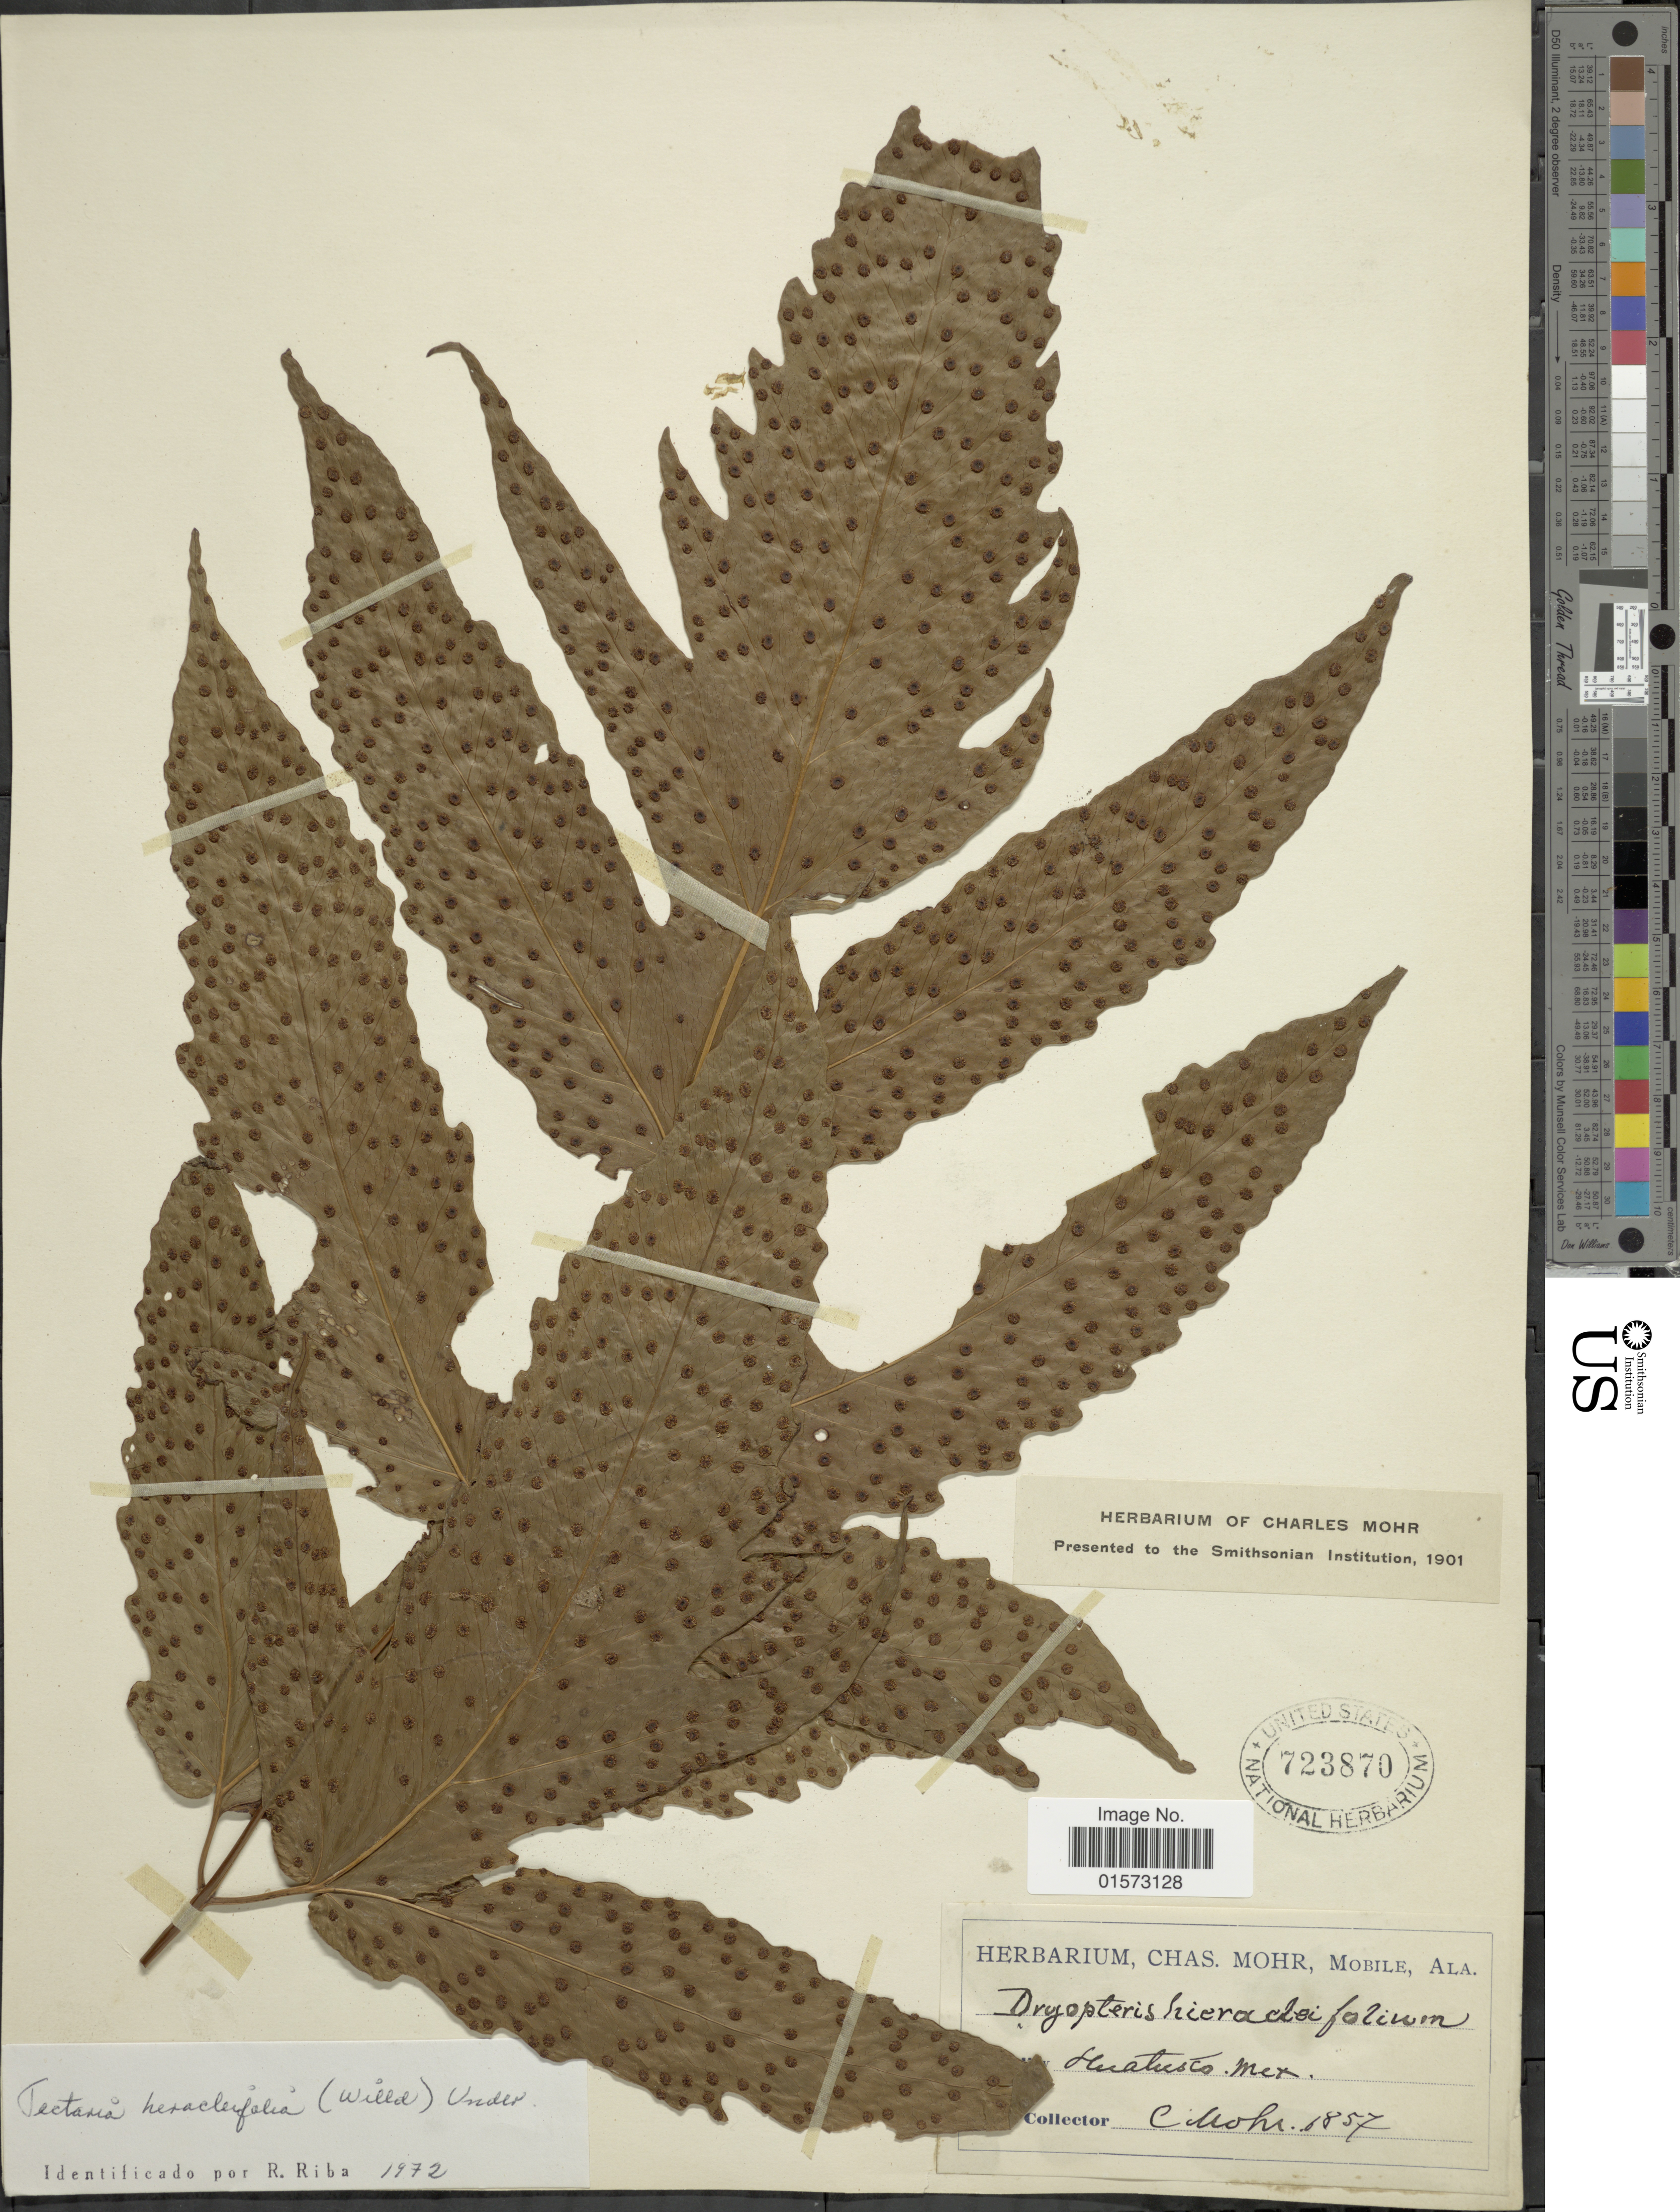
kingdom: Plantae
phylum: Tracheophyta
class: Polypodiopsida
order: Polypodiales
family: Tectariaceae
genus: Tectaria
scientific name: Tectaria heracleifolia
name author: (Willd.) Underw.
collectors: C. T. Mohr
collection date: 1857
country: Mexico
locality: Hualusco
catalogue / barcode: US 723870